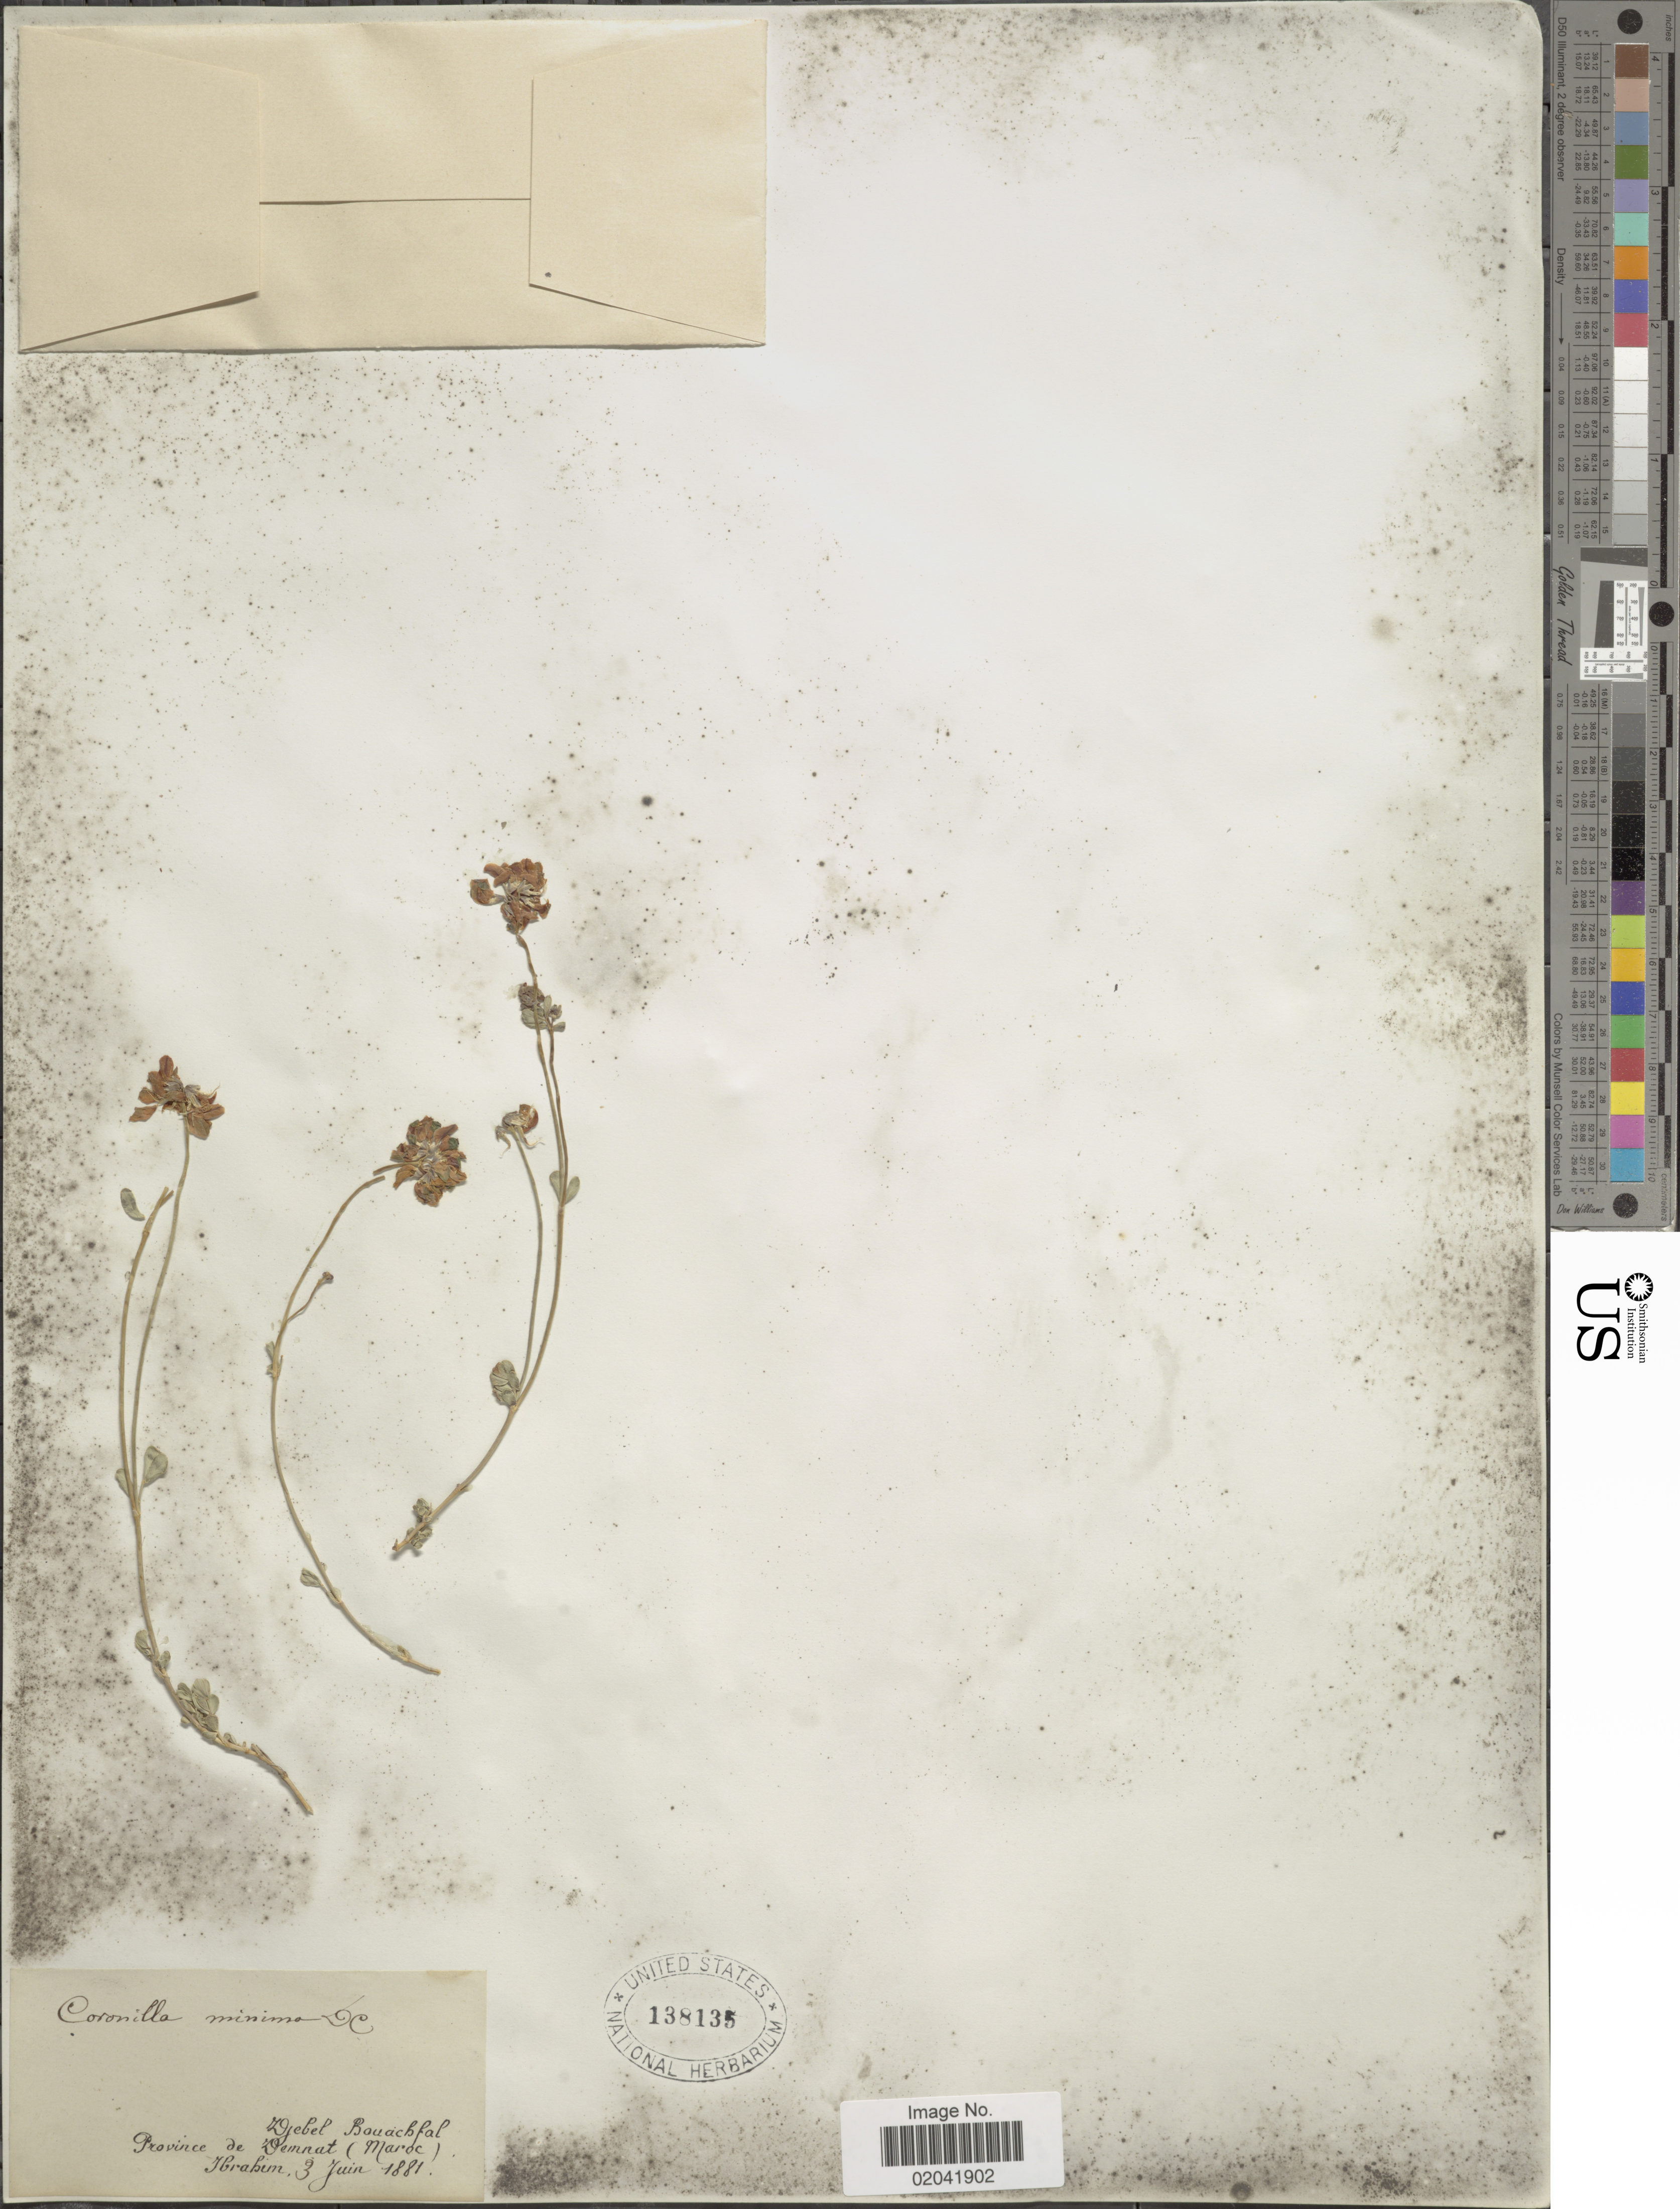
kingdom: Plantae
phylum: Tracheophyta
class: Magnoliopsida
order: Fabales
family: Fabaceae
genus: Coronilla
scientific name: Coronilla minima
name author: L.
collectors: -. Ibrahim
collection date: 1881-06-03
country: Morocco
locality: Djebel Bauachfal, Province de Demnat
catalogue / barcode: US 138135